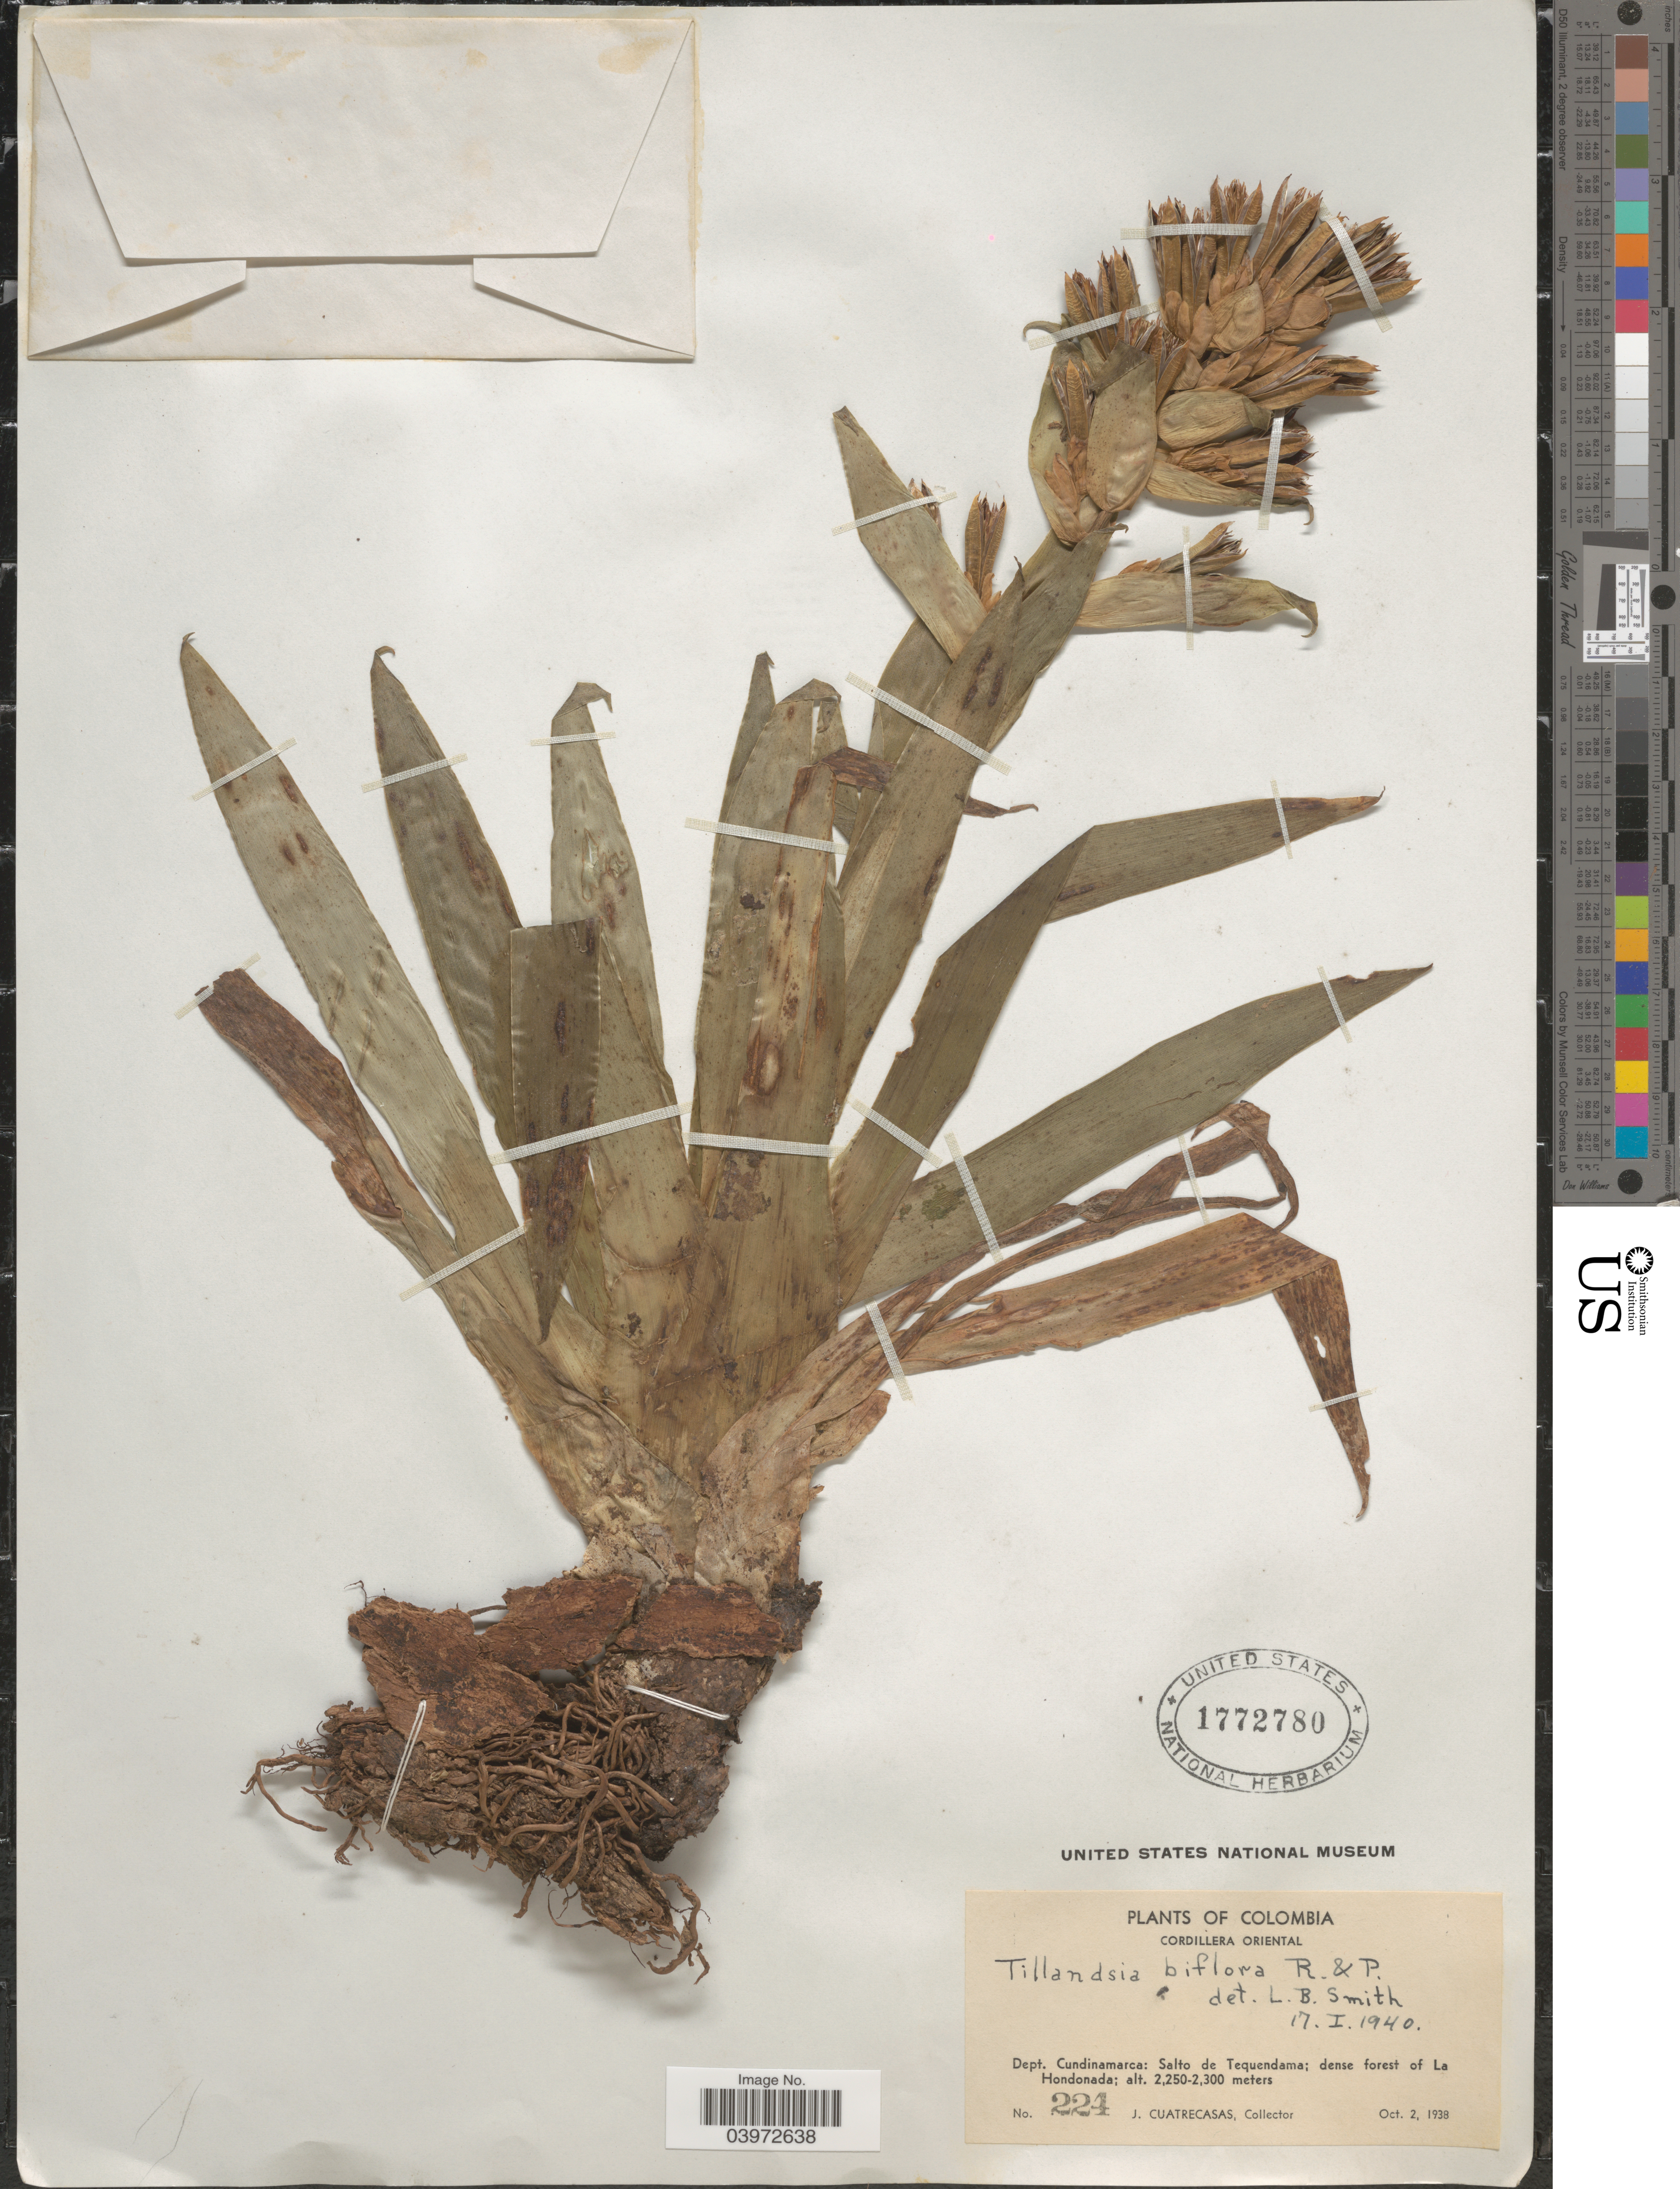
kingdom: Plantae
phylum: Tracheophyta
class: Liliopsida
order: Poales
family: Bromeliaceae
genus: Tillandsia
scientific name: Tillandsia biflora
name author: Ruiz & Pav.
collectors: J. Cuatrecasas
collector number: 224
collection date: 1938-10-02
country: Colombia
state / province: Cundinamarca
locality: Cordillera Oriental. Dept. Cundinamarca: Salto de Tequendama; dense forest of La Hondonada.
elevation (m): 2250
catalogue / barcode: US 1772780